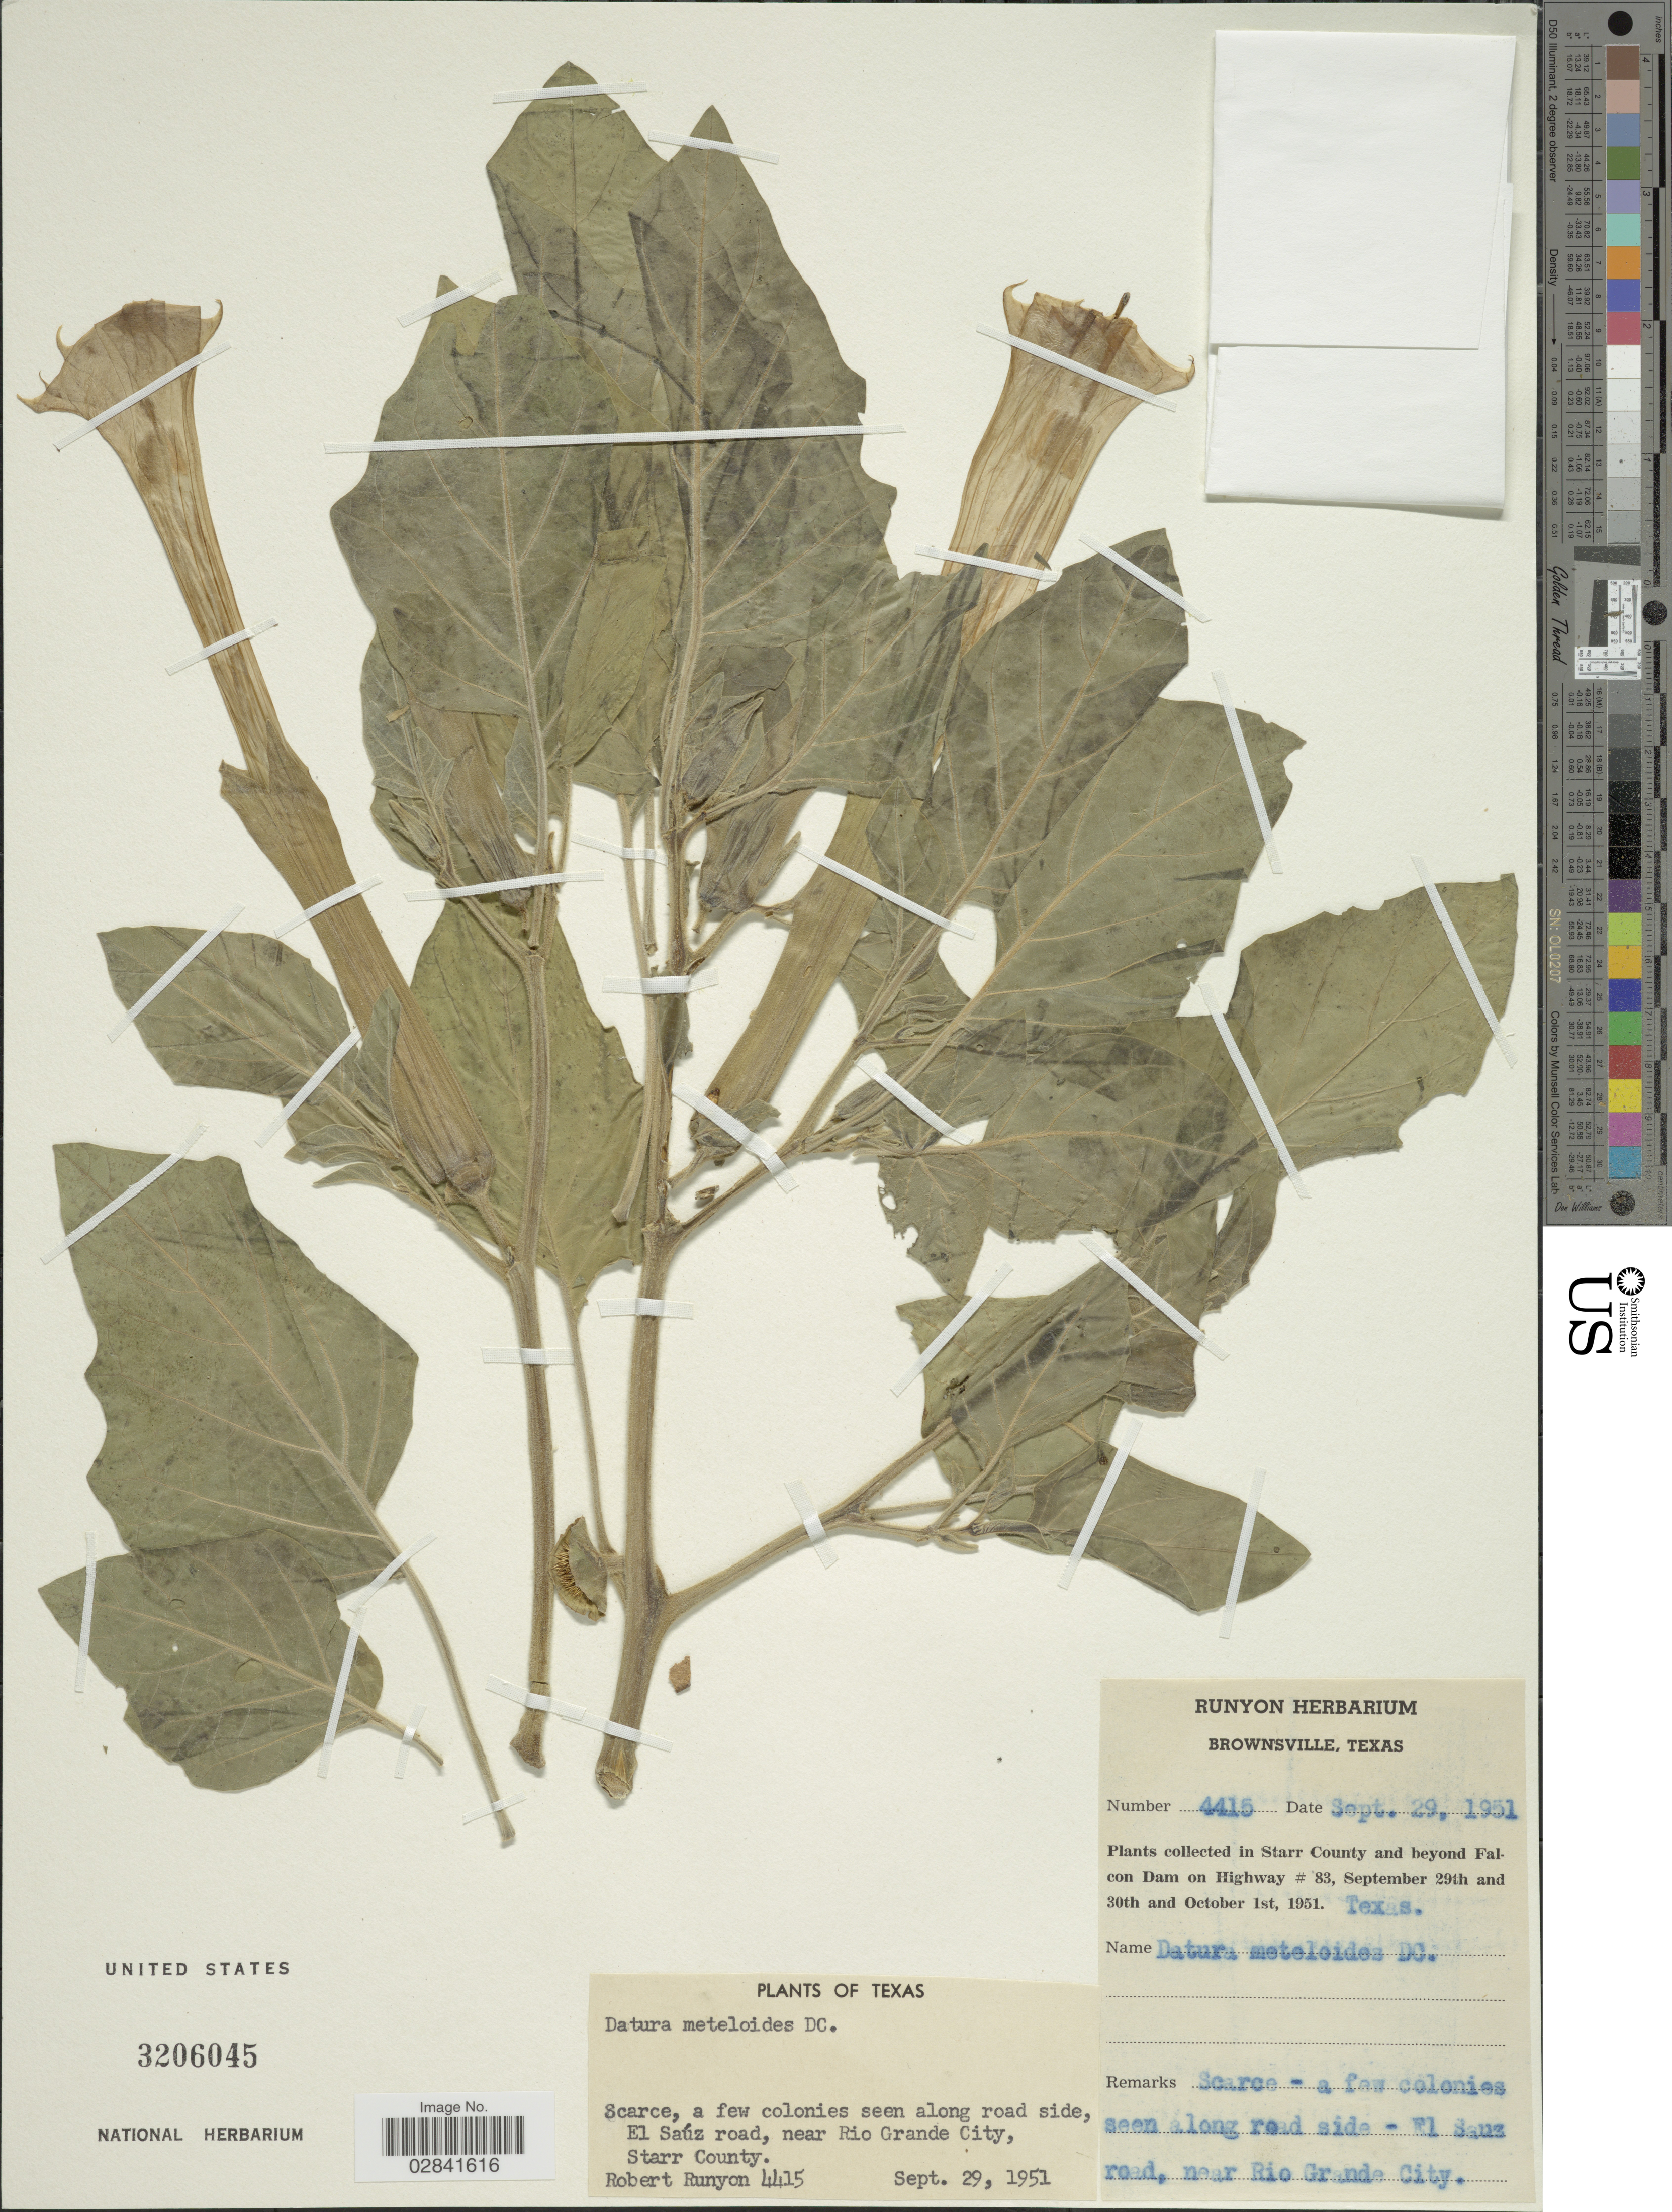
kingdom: Plantae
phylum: Tracheophyta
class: Magnoliopsida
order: Solanales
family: Solanaceae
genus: Datura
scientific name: Datura innoxia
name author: Mill.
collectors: R. Runyon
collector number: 4415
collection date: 1951-09-29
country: United States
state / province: Texas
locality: Scarce, a few colonies seen along road side, El Saúz road, near Rio Grande City, Starr County. In Starr County and beyond Falcon Dam on Highway # 83.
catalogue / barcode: US 3206045